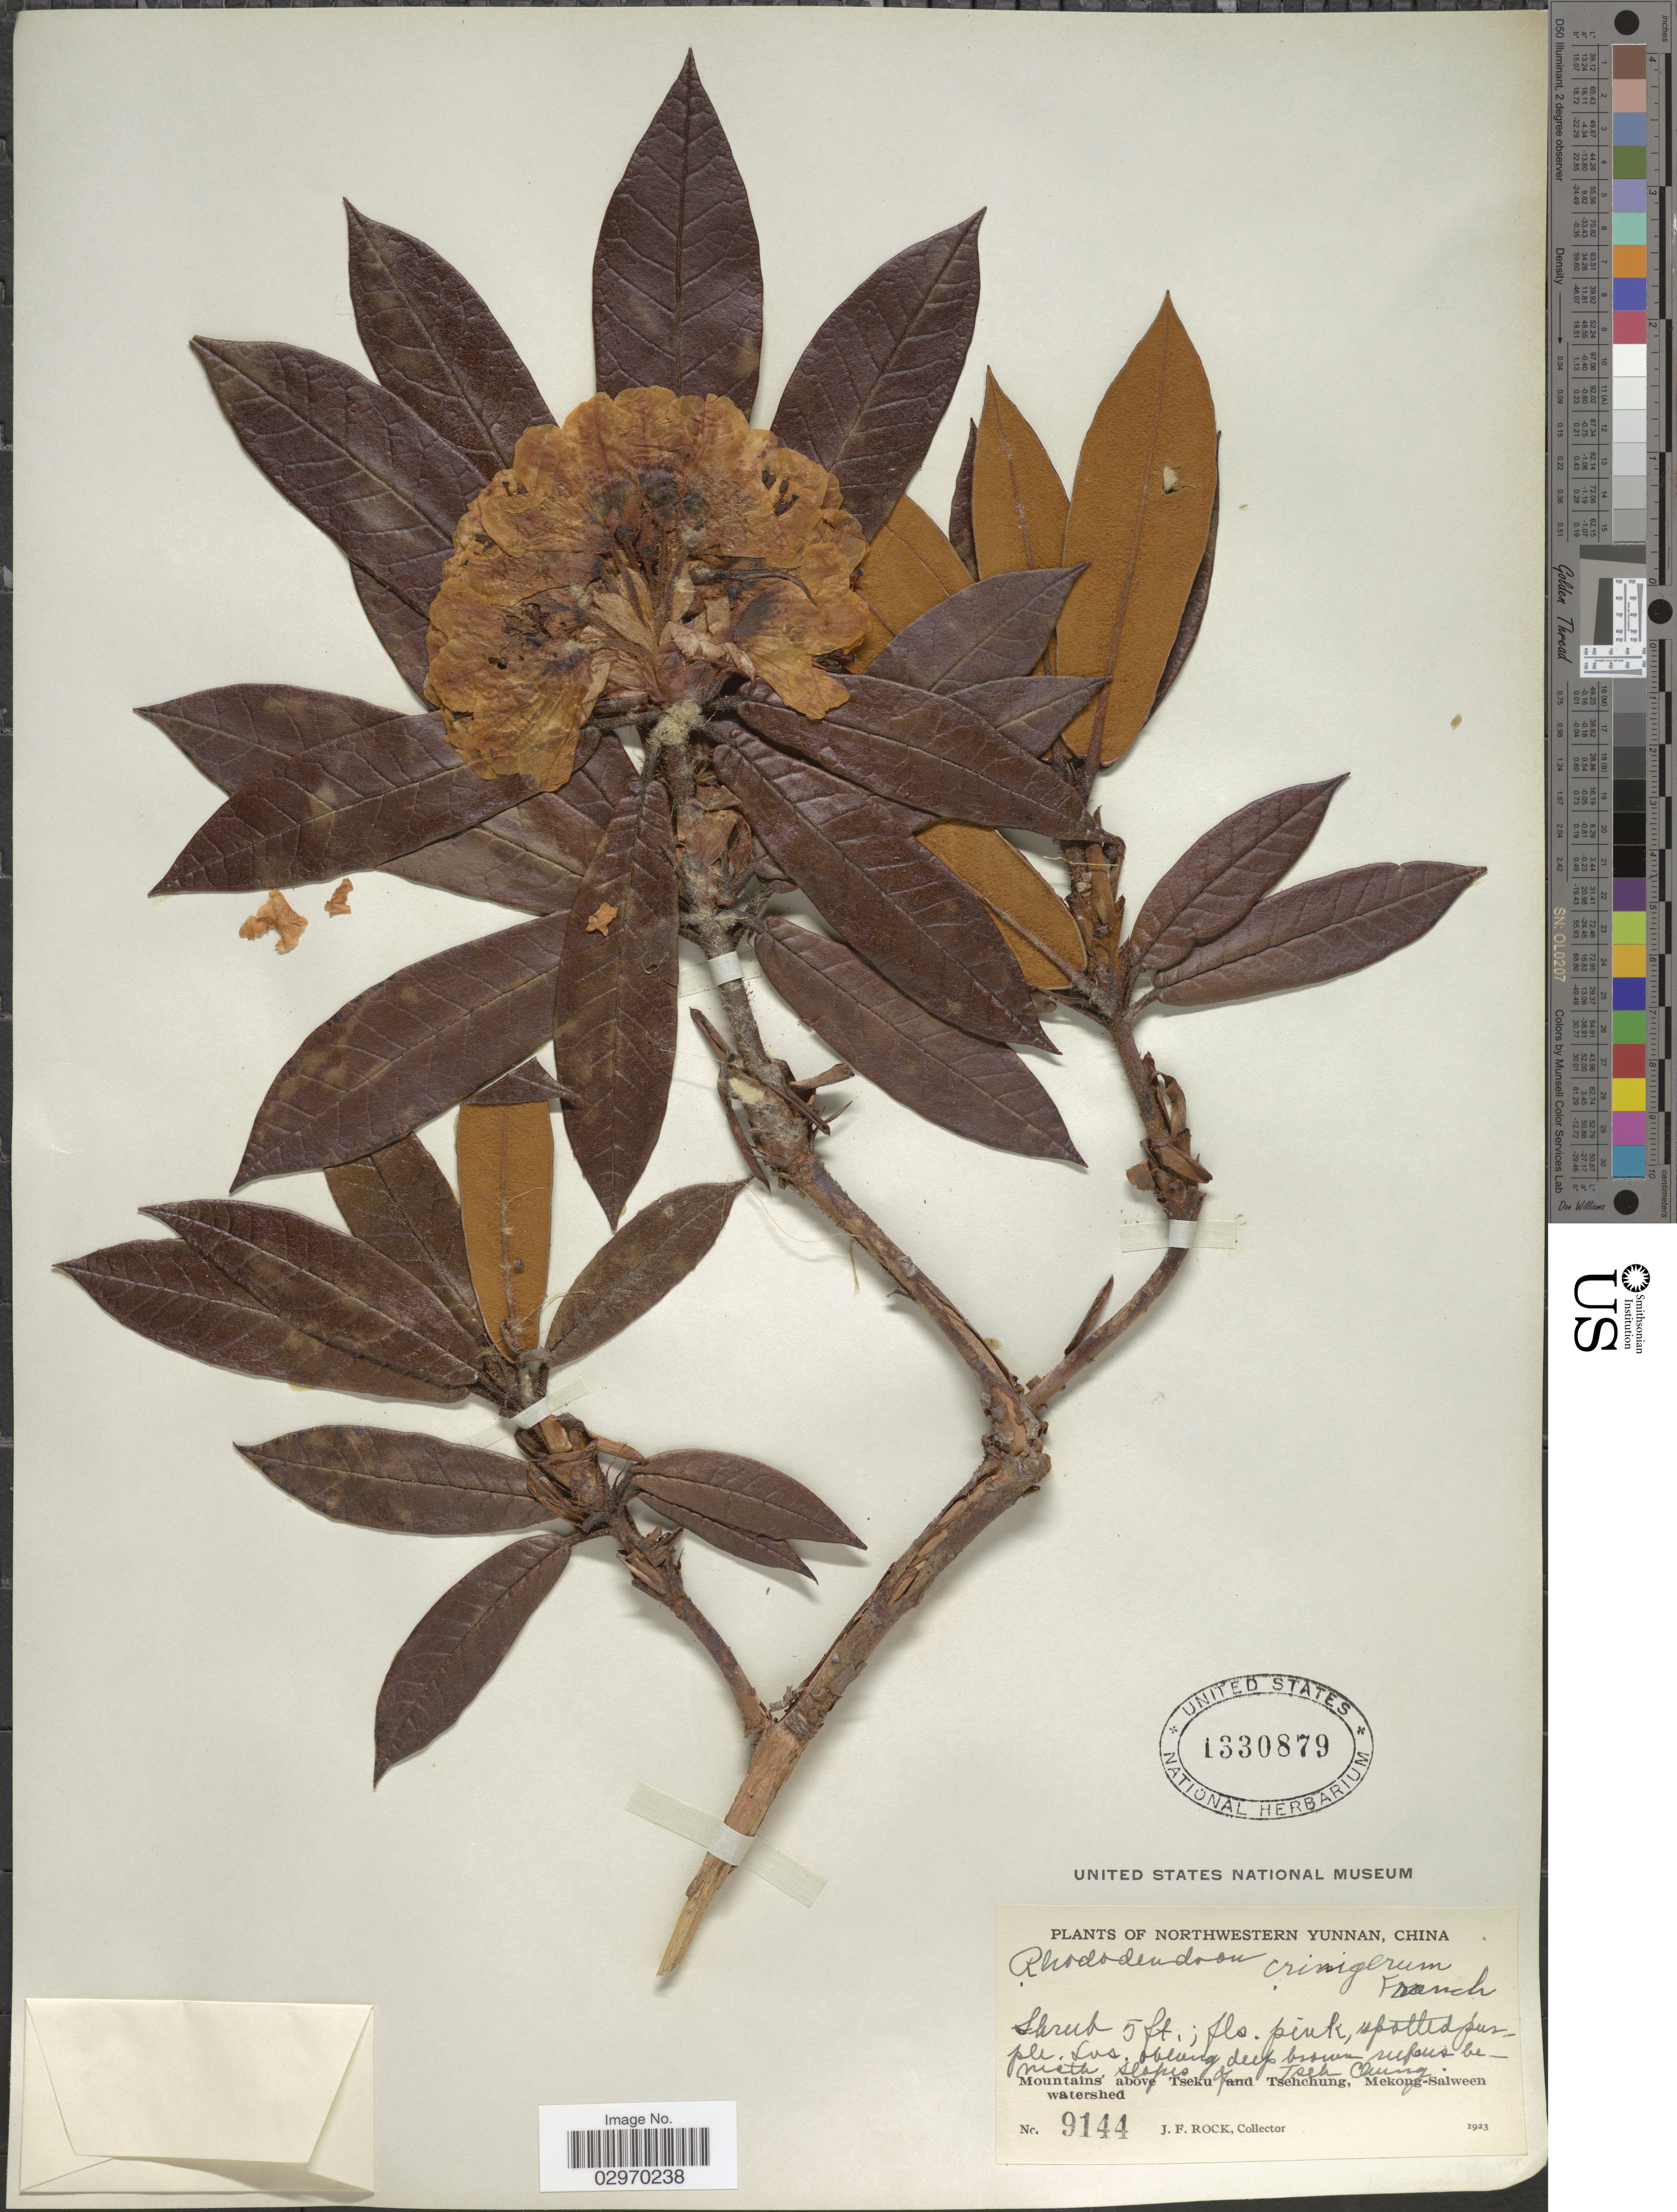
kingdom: Plantae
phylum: Tracheophyta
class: Magnoliopsida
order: Ericales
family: Ericaceae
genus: Rhododendron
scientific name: Rhododendron crinigerum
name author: Franch.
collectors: J. Rock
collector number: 9144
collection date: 1923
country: China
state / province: Yunnan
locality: Northwestern Yunnan. Slopes of Tseh Chung. Mountains above Tseku and Tsehchung, Mekong-Salween watershed.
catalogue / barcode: US 1330879